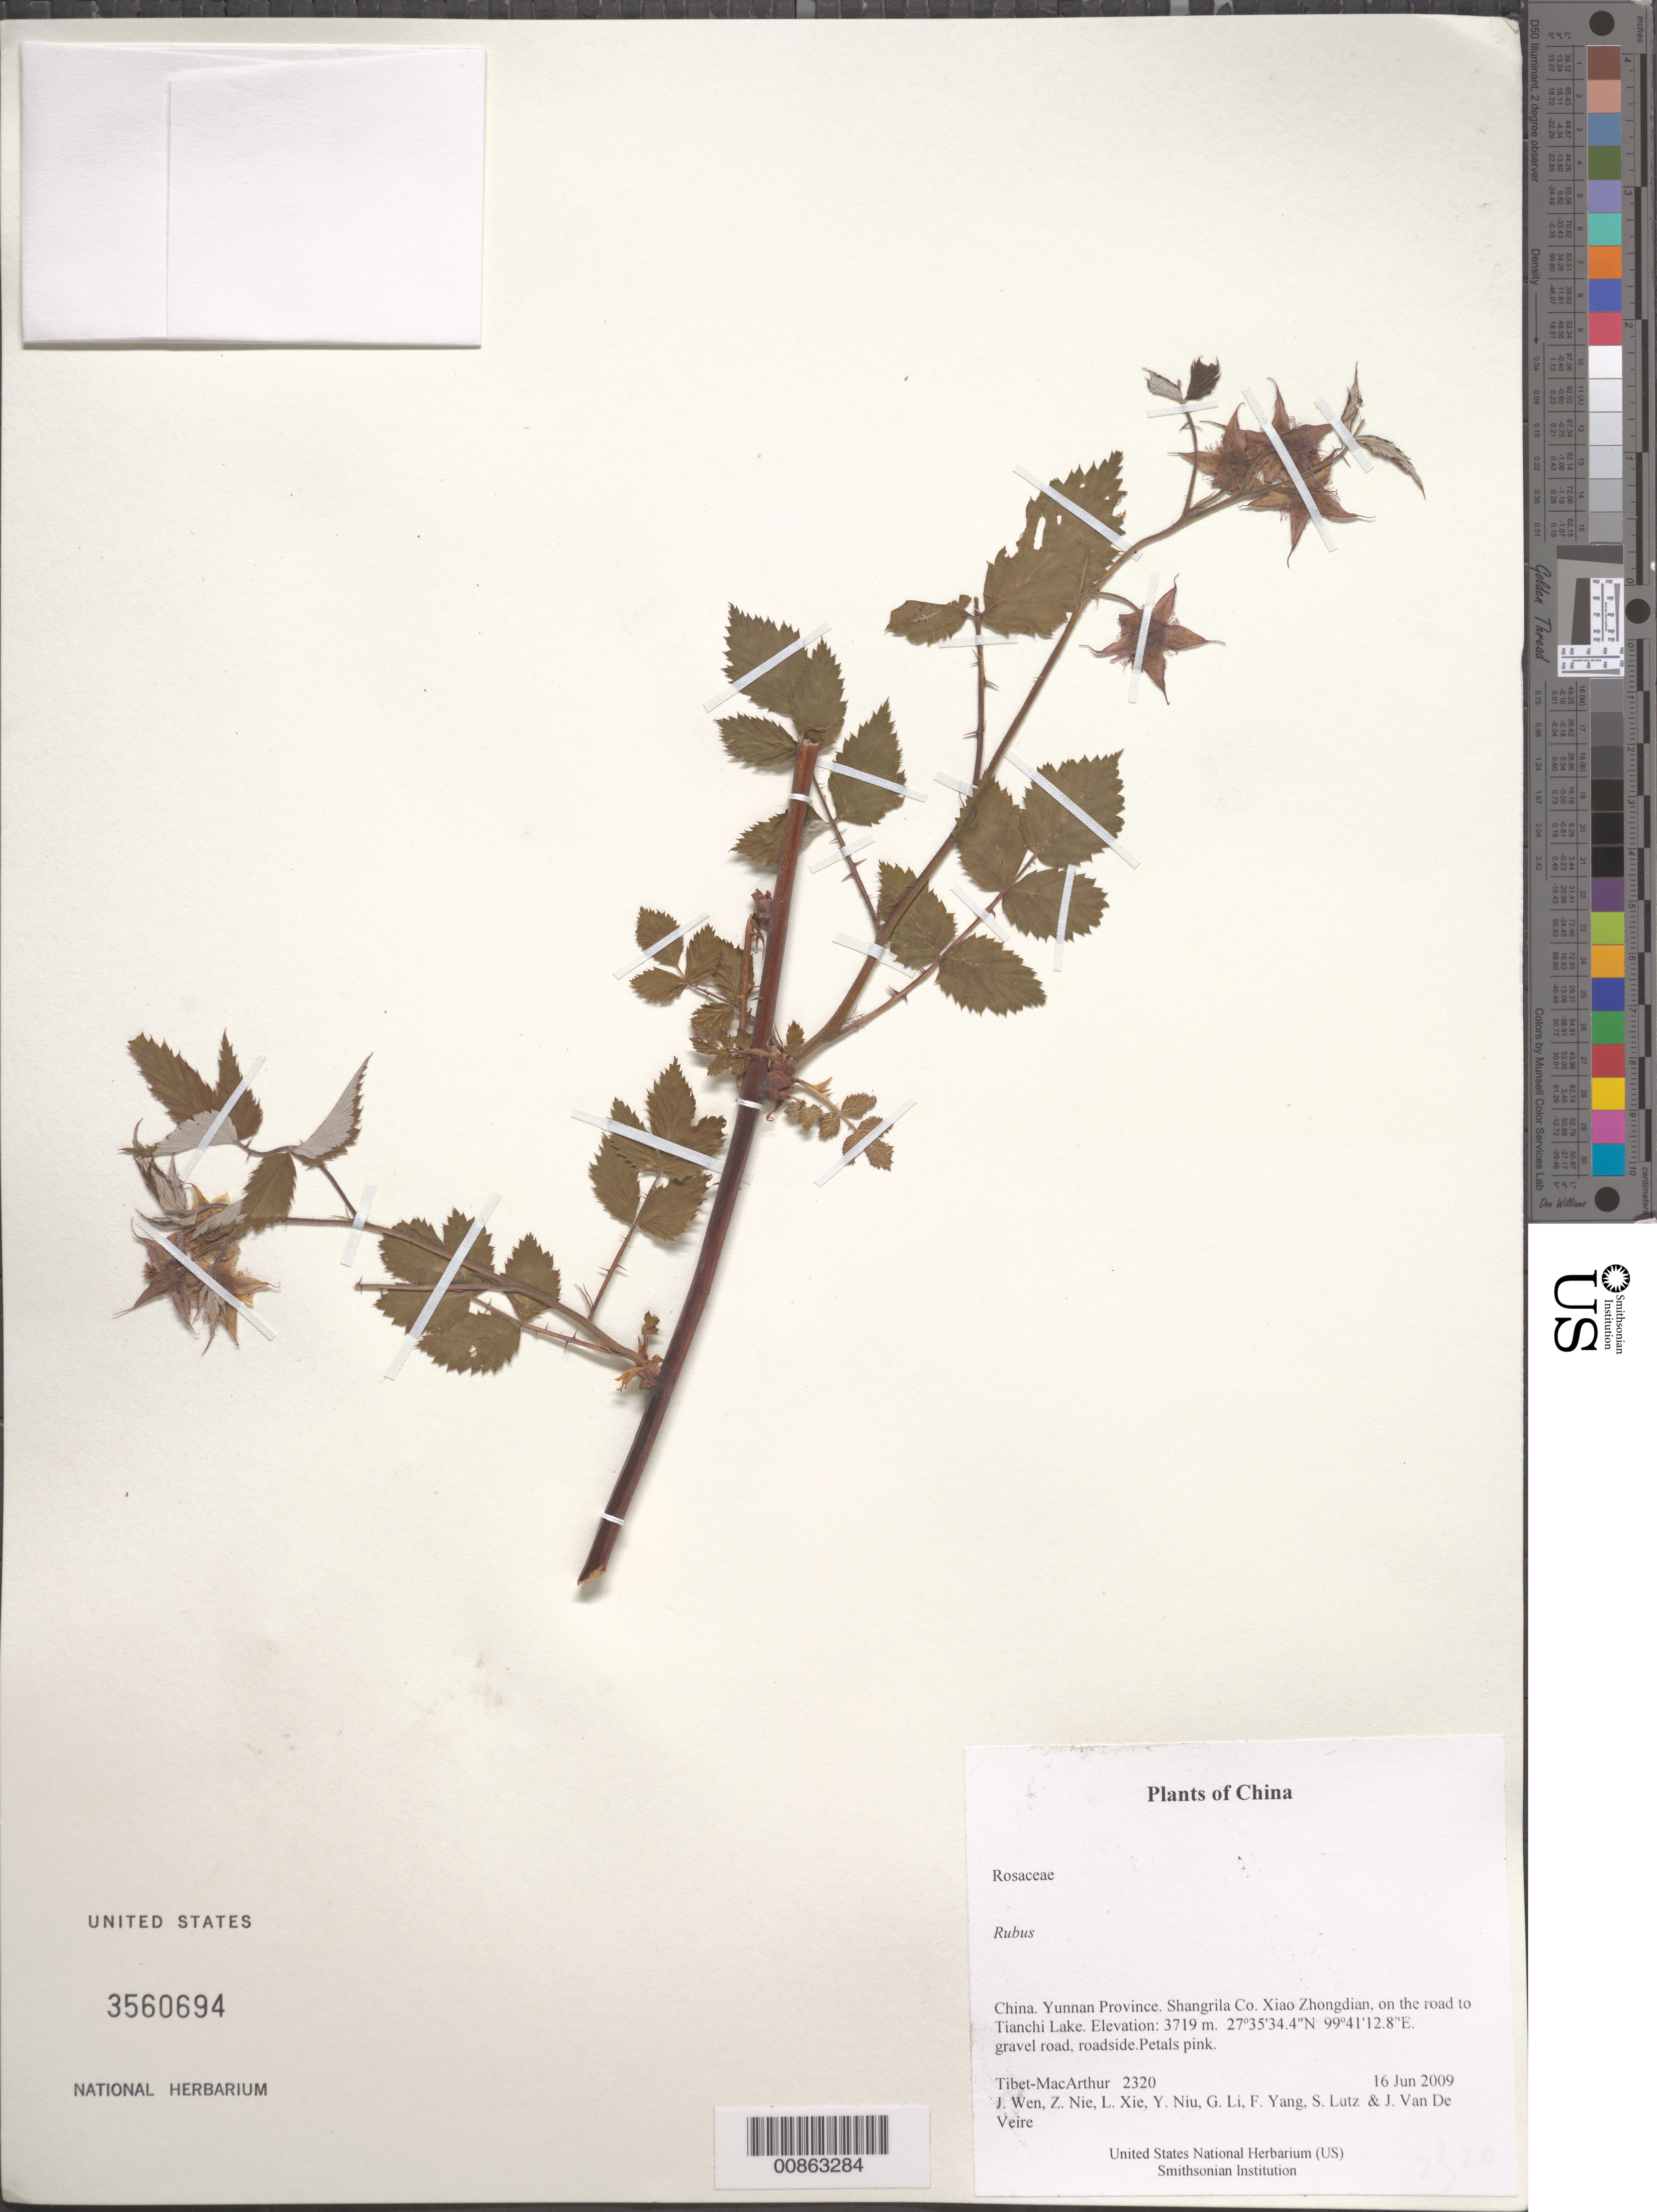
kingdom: Plantae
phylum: Tracheophyta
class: Magnoliopsida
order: Rosales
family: Rosaceae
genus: Rubus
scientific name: Rubus sp.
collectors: Tibet-MacArthur, J. Wen, Z. Nie, L. Xie, Y. Niu, G. Li, F. Yang, S. Lutz & J. Van De Veire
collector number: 2320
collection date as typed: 16 Jun 2009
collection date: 2009-06-16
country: China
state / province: Yunnan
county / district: Shangrila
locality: Xiao Zhongdian, on the road to Tianchi Lake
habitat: gravel road, roadside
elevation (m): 3719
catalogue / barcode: US 3560694